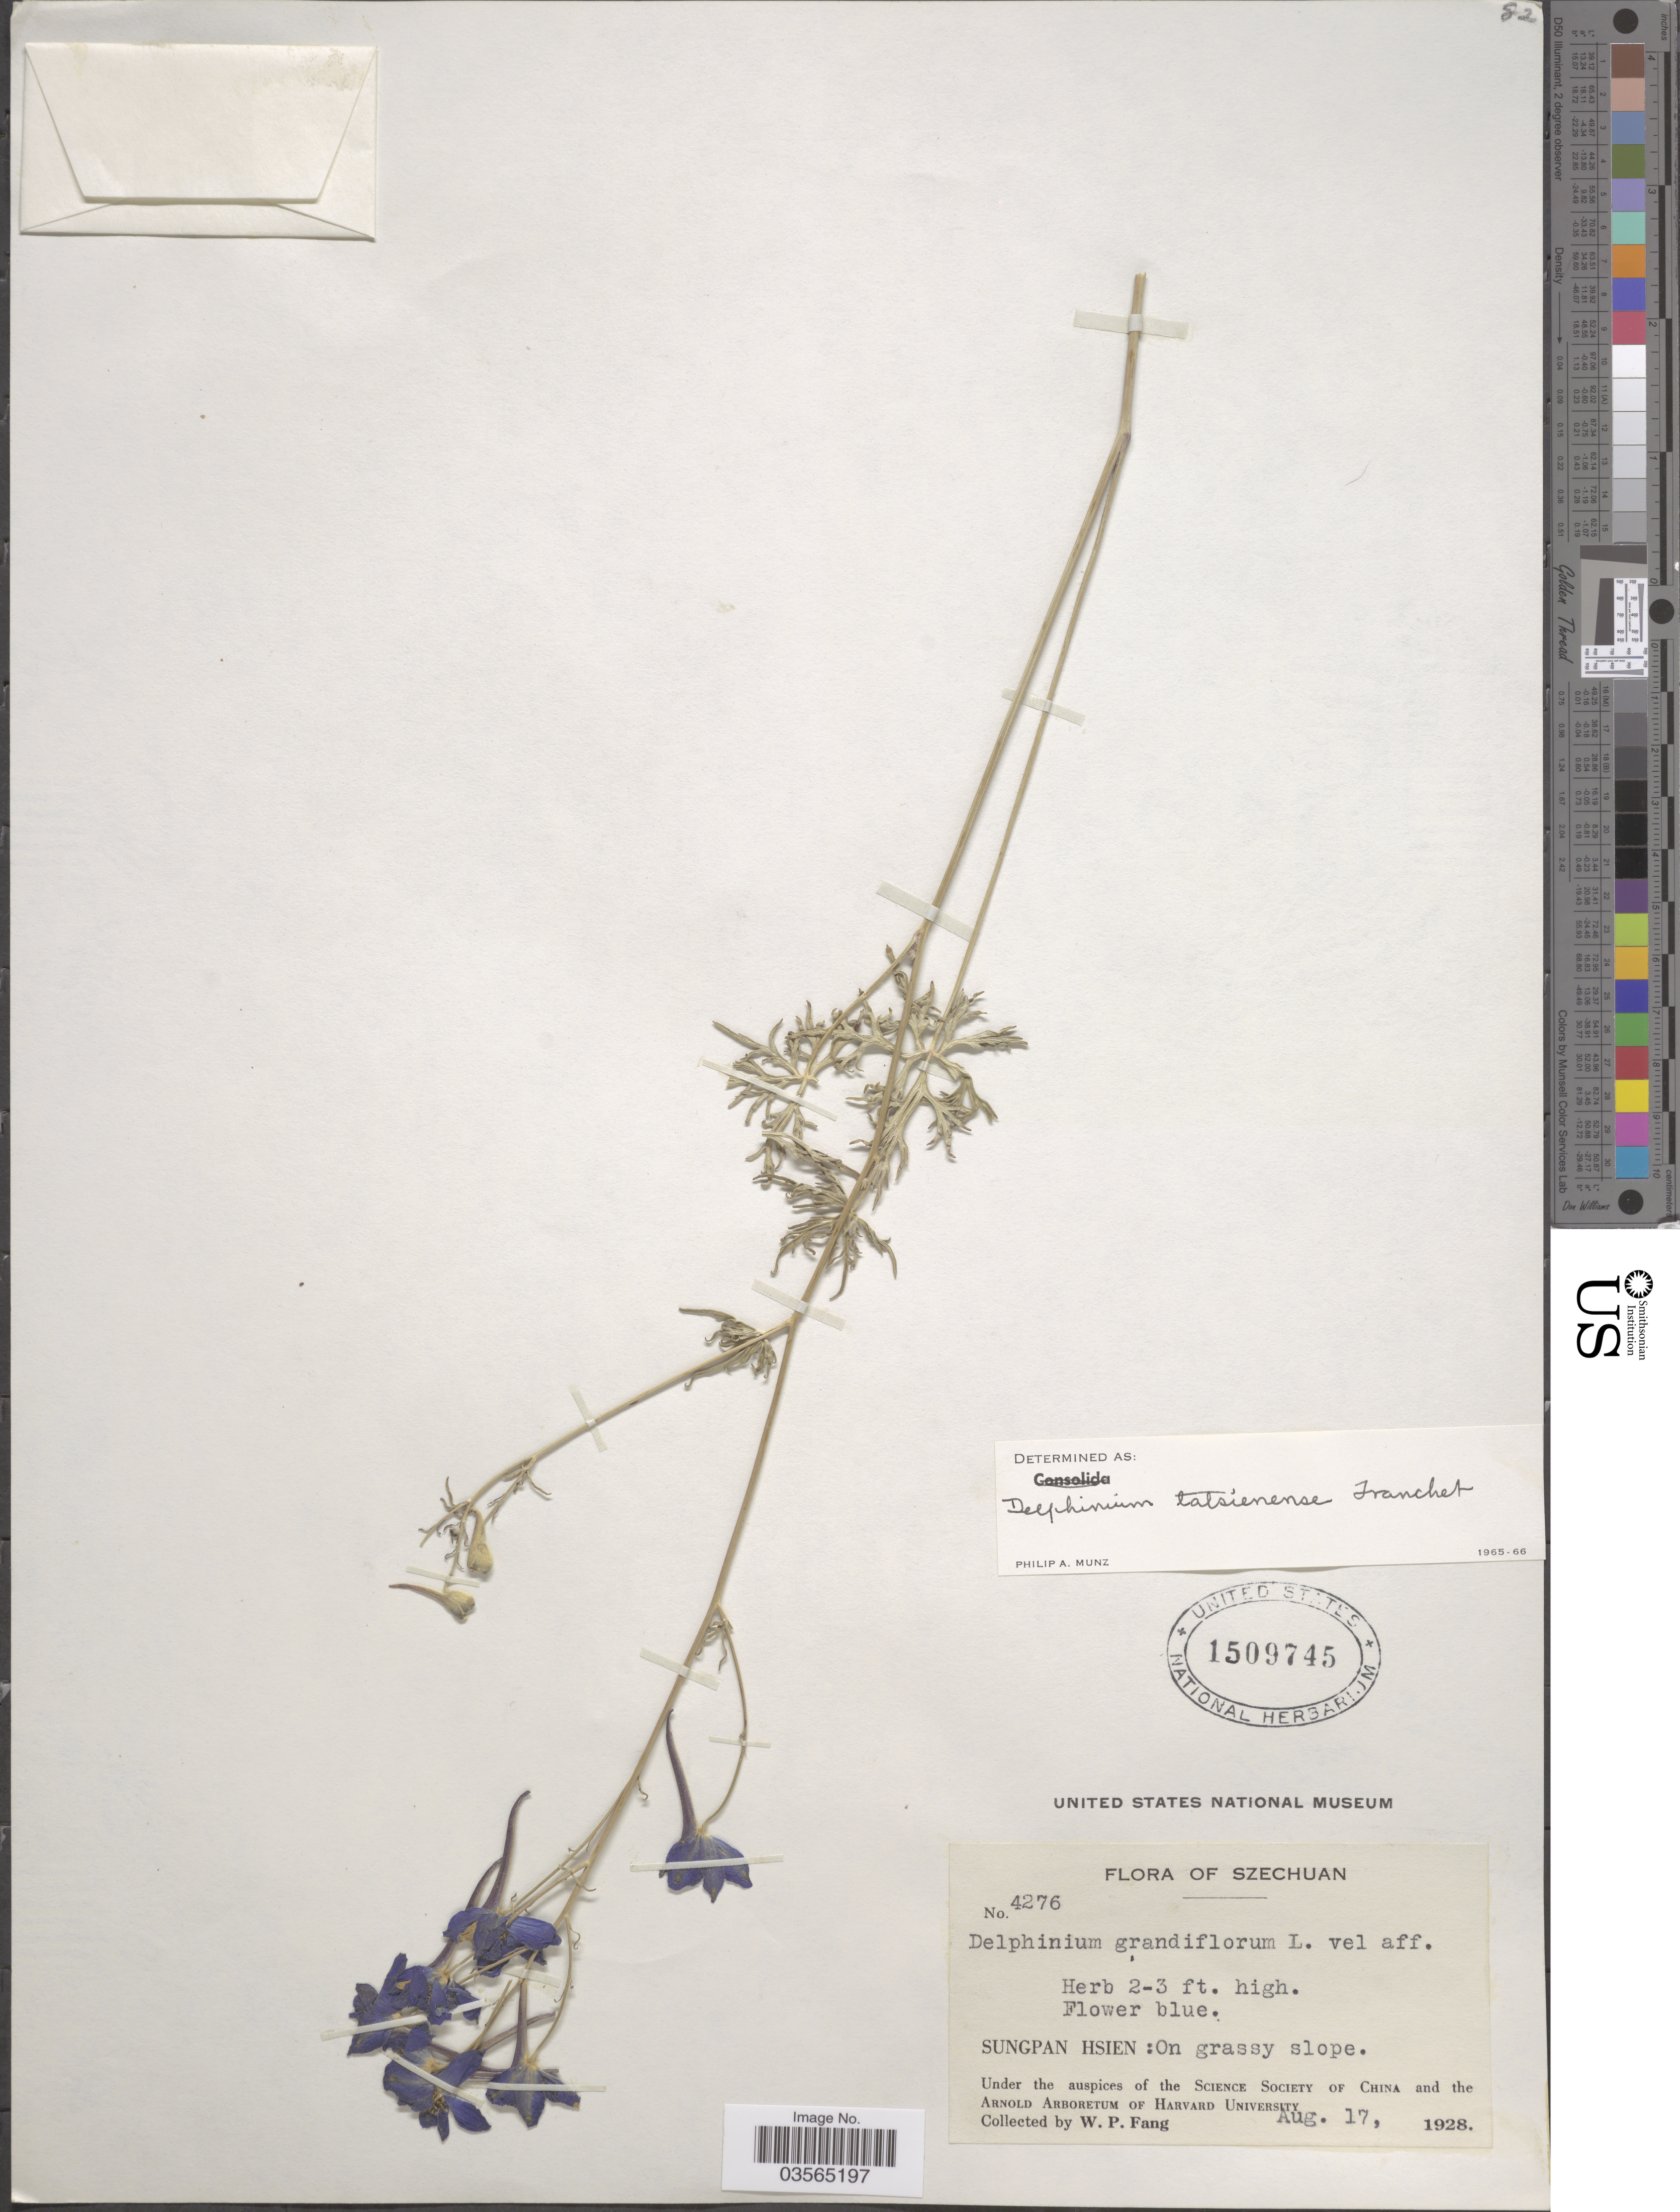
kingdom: Plantae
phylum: Tracheophyta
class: Magnoliopsida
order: Ranunculales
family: Ranunculaceae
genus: Delphinium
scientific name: Delphinium tatsienense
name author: Franch.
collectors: W. P. Fang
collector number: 4276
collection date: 1928-08-17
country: China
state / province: Sichuan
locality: Szechuan. Sungpan Hsien.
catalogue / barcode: US 1509745